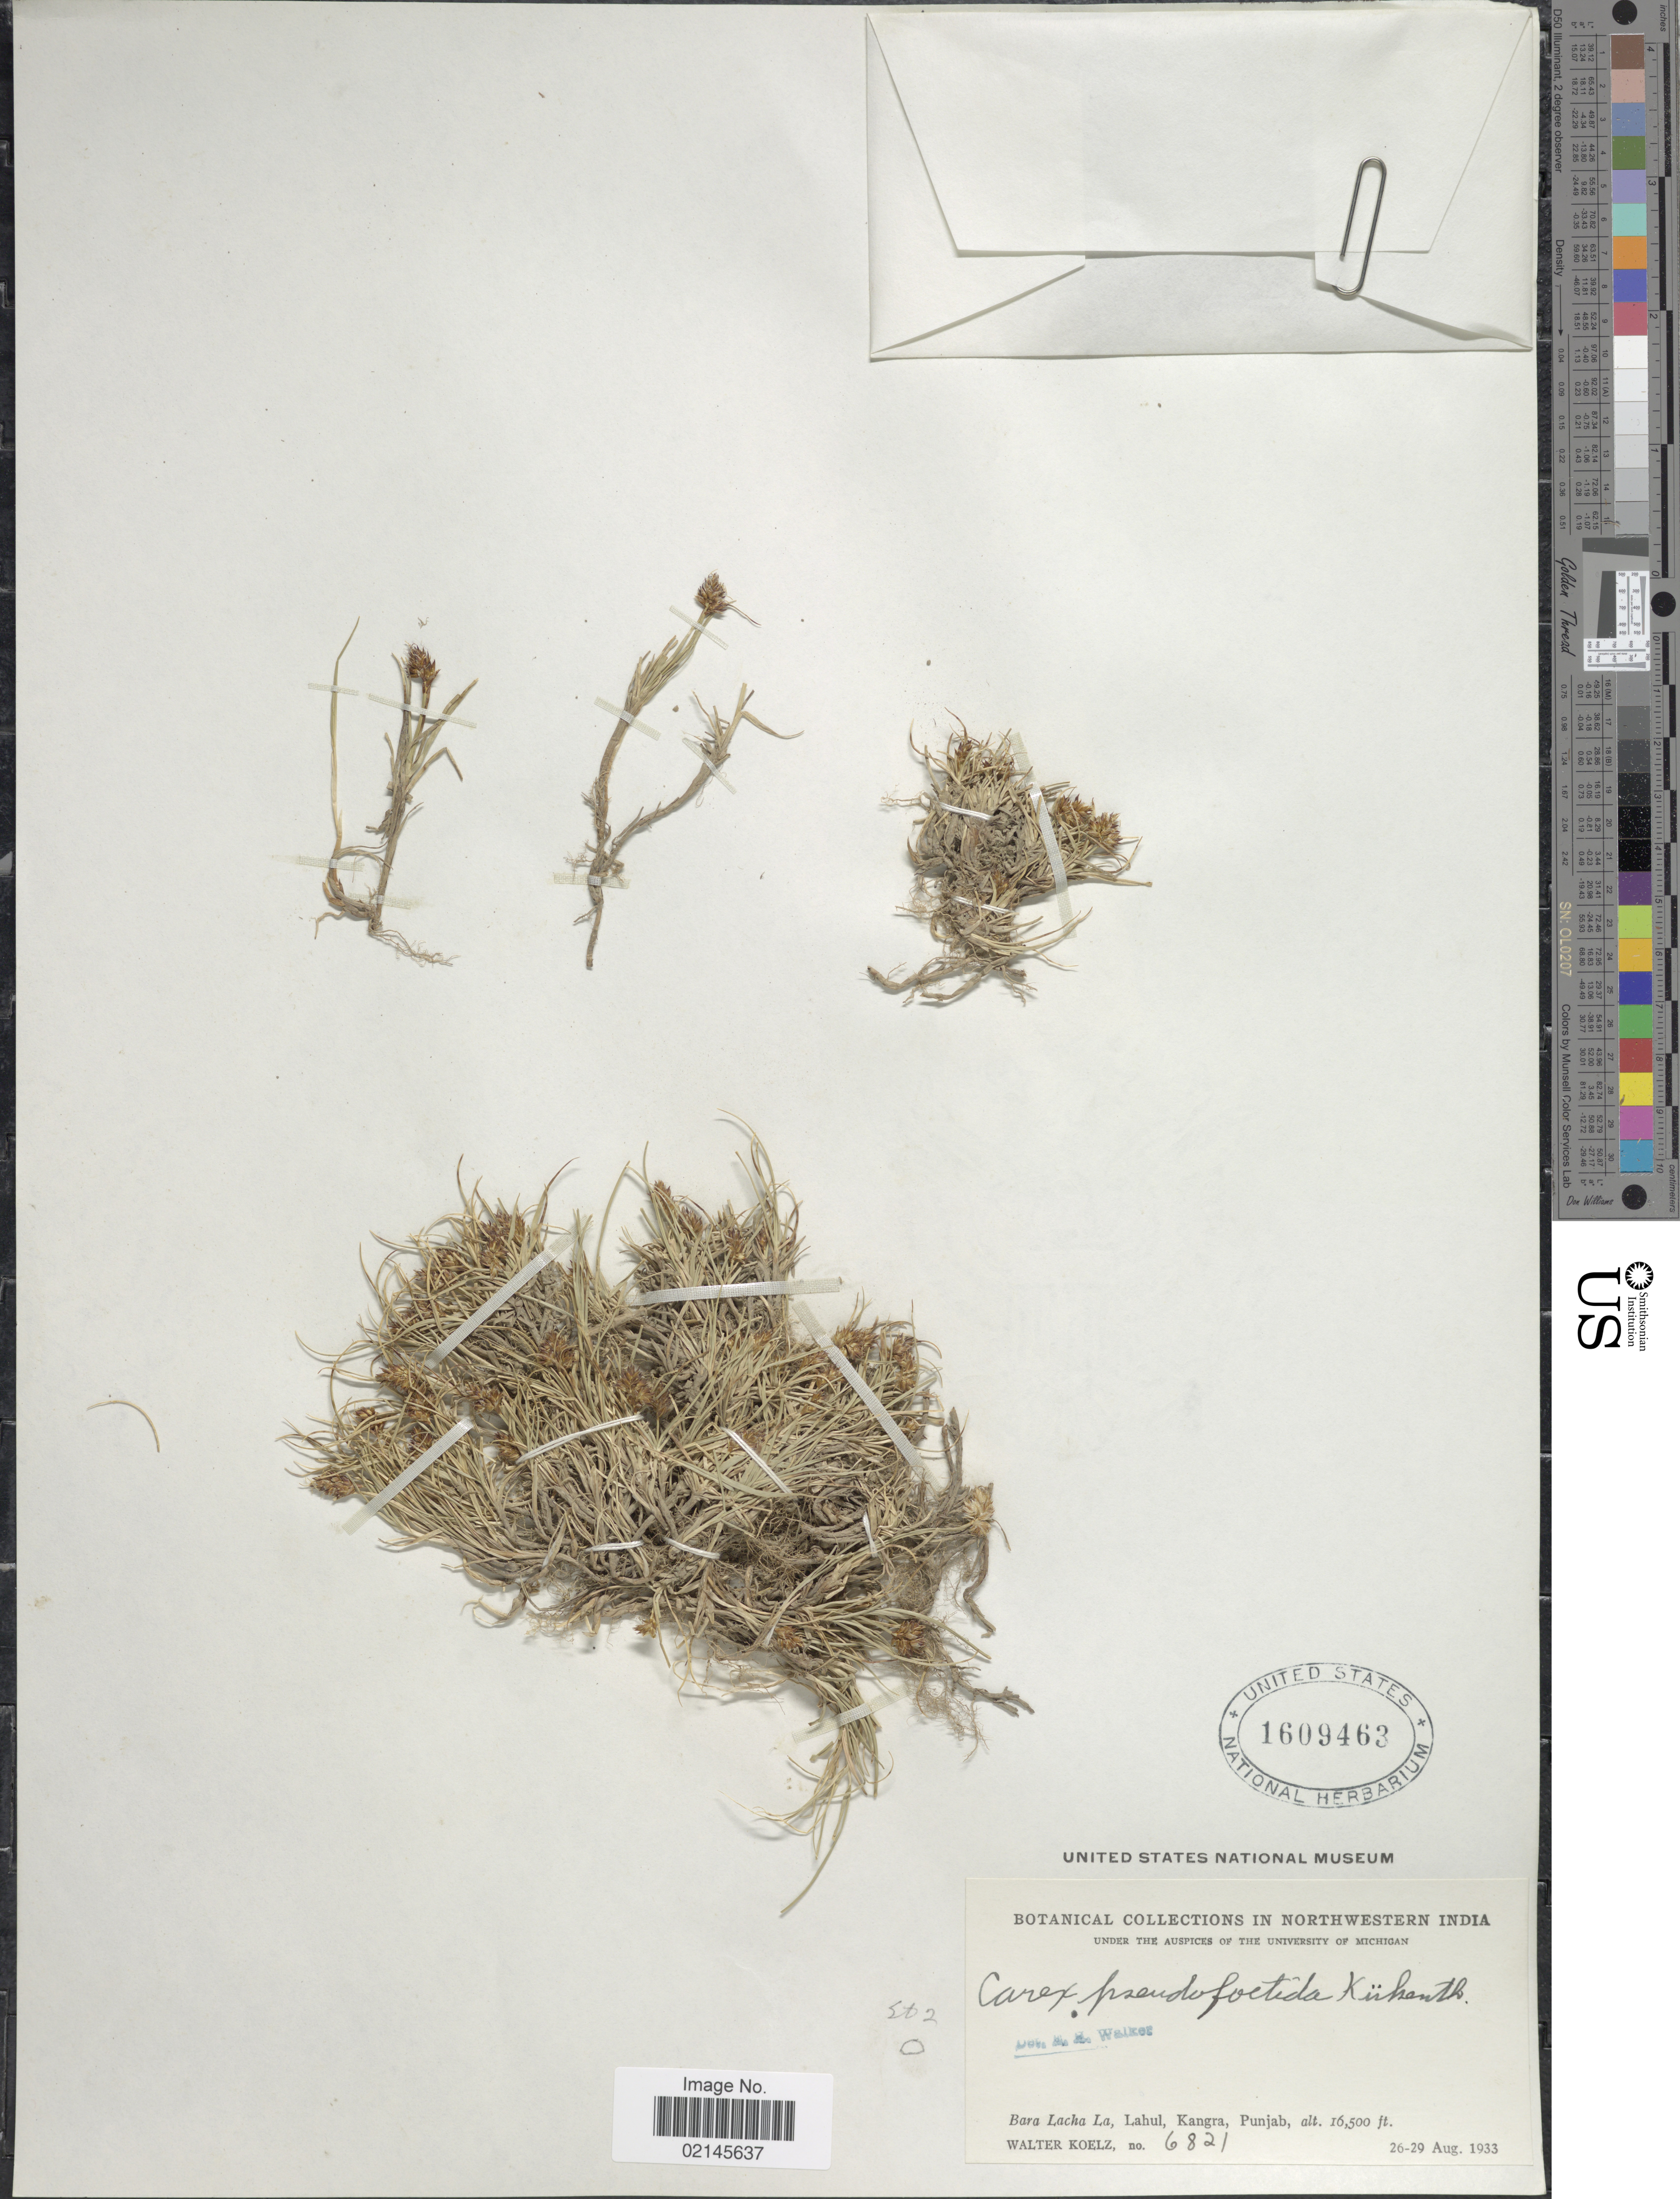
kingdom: Plantae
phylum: Tracheophyta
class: Liliopsida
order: Poales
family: Cyperaceae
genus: Carex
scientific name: Carex pseudofoetida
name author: Kük.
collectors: W. N. Koelz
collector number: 6821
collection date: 1933-08-26/1933-08-29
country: India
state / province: Punjab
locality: Northwestern India, Bara Lacha La, Lahul, Kangra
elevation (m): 5029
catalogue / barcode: US 1609463